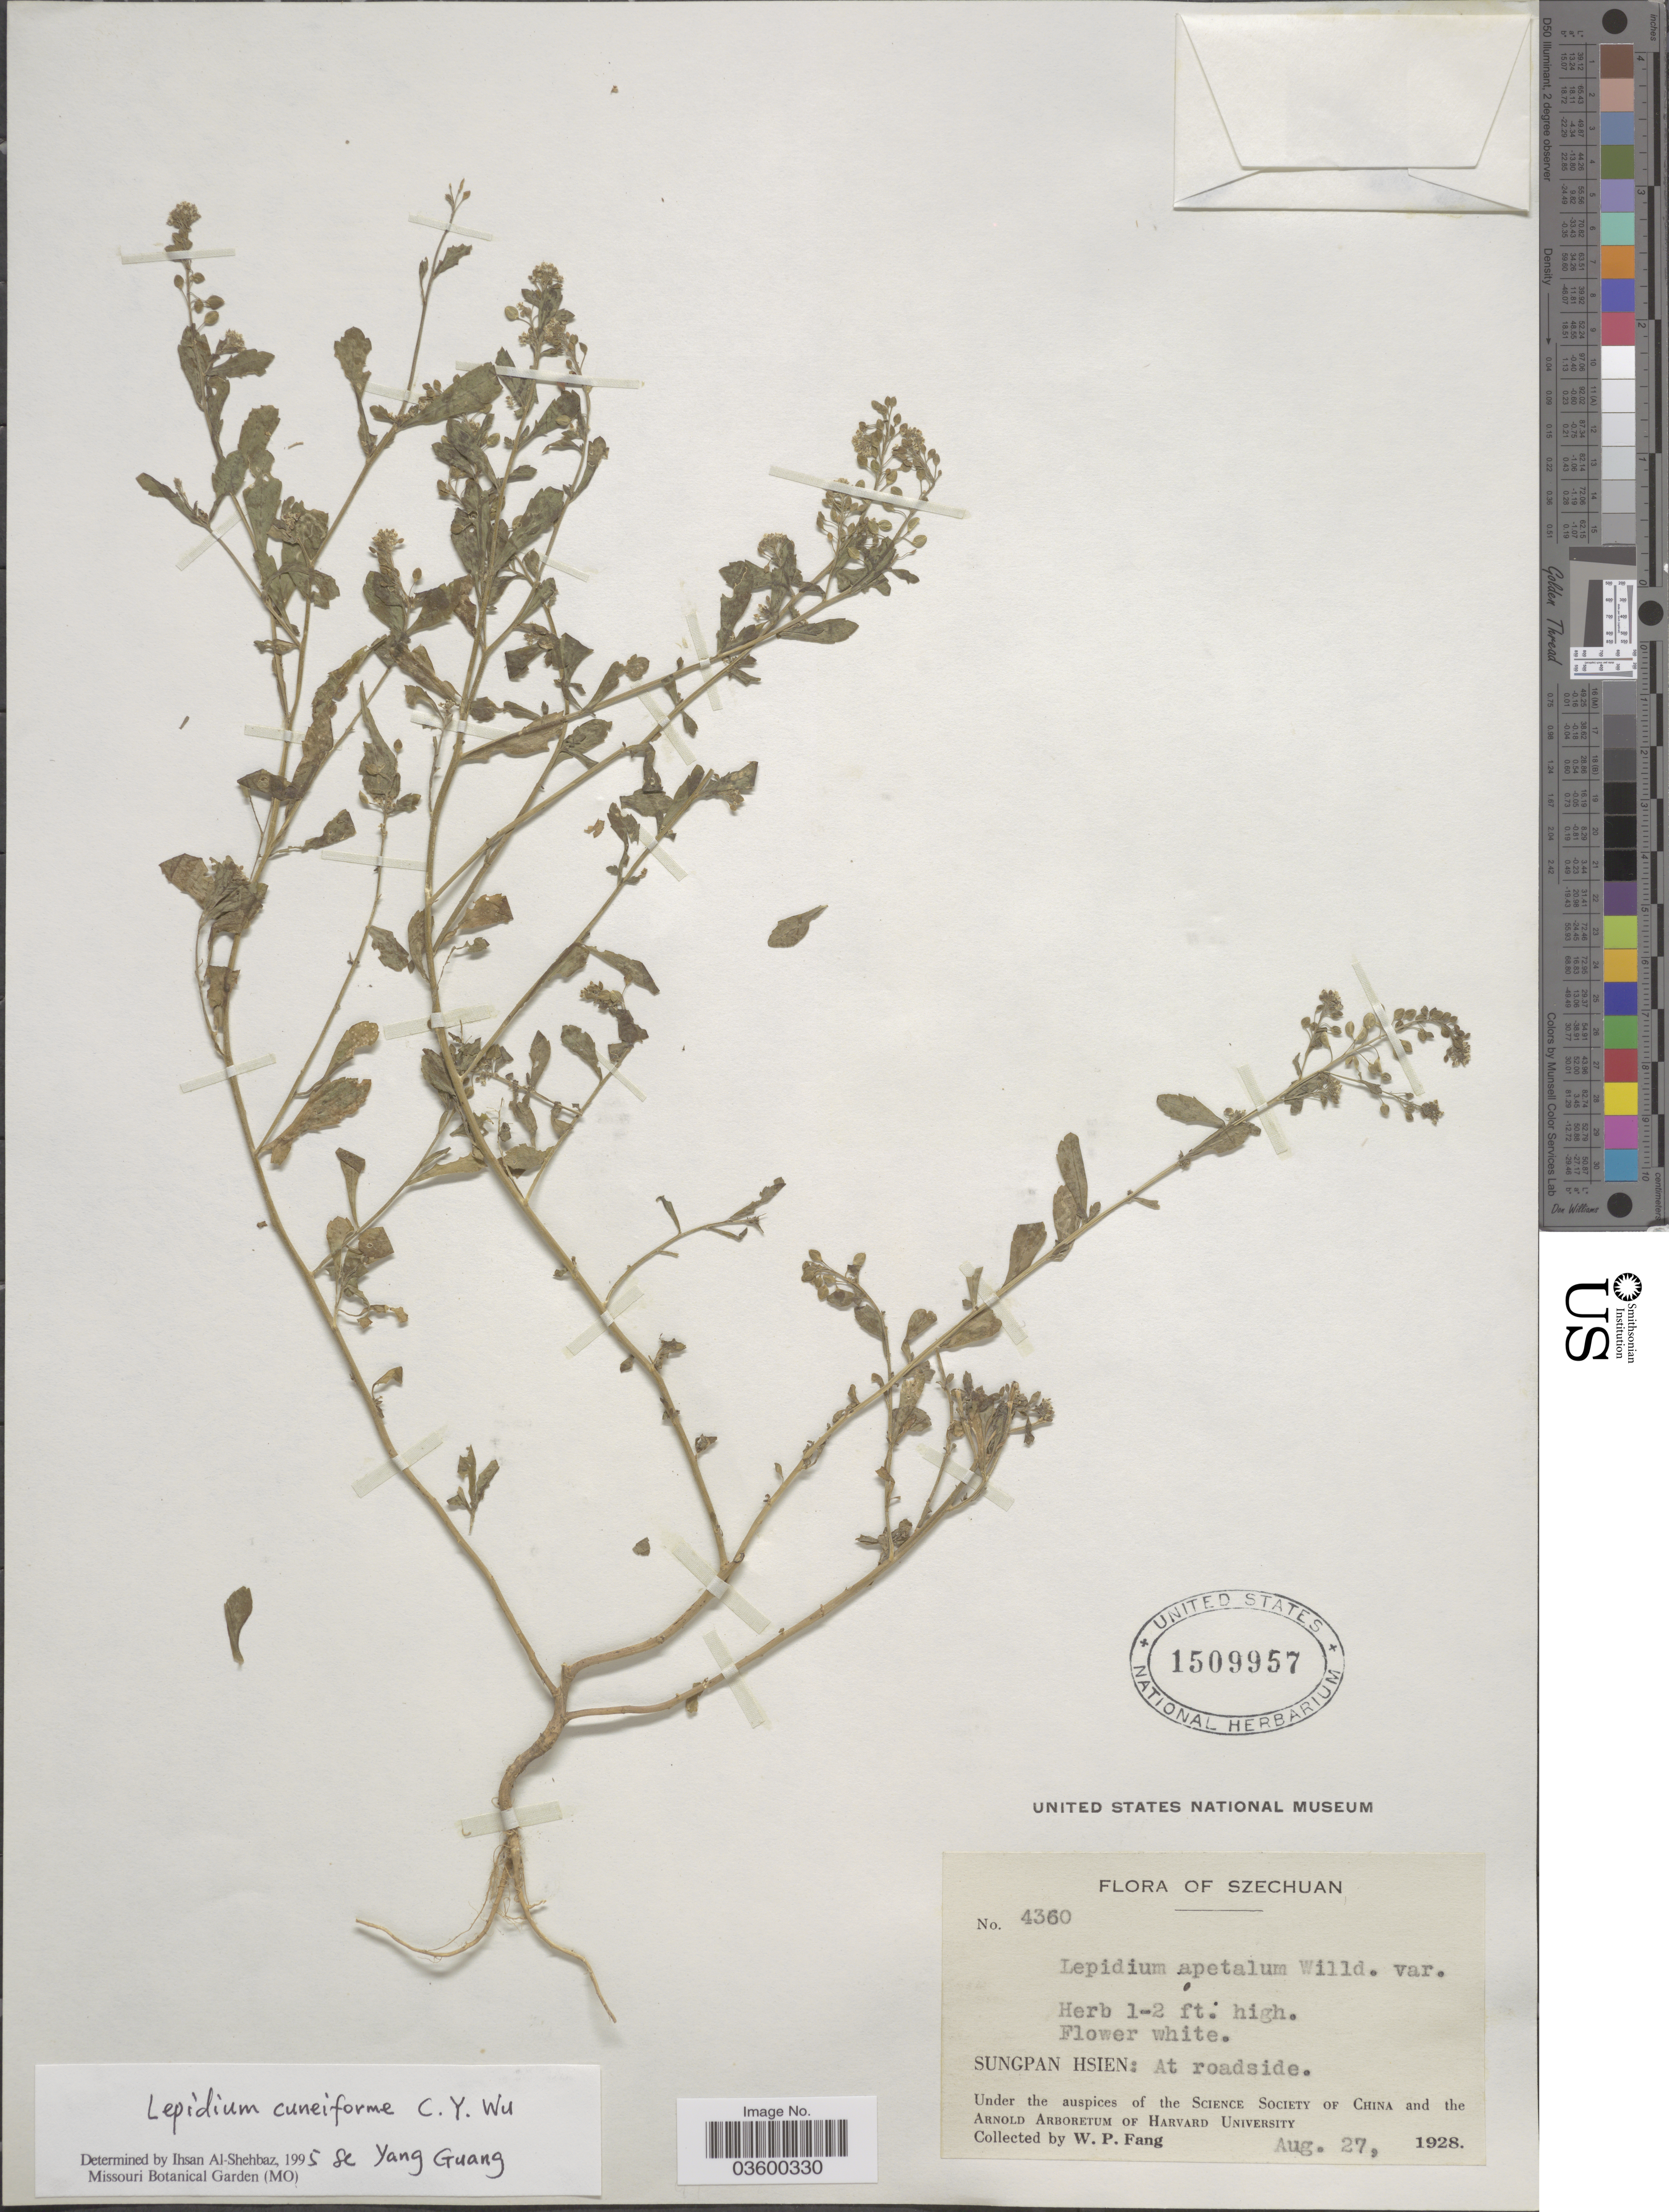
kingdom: Plantae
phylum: Tracheophyta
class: Magnoliopsida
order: Brassicales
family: Brassicaceae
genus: Lepidium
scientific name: Lepidium cuneiforme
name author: C.Y. Wu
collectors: W. P. Fang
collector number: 4360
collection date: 1928-08-27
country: China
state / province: Sichuan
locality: Szechuan. Sungpan Hsien.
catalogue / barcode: US 1509957